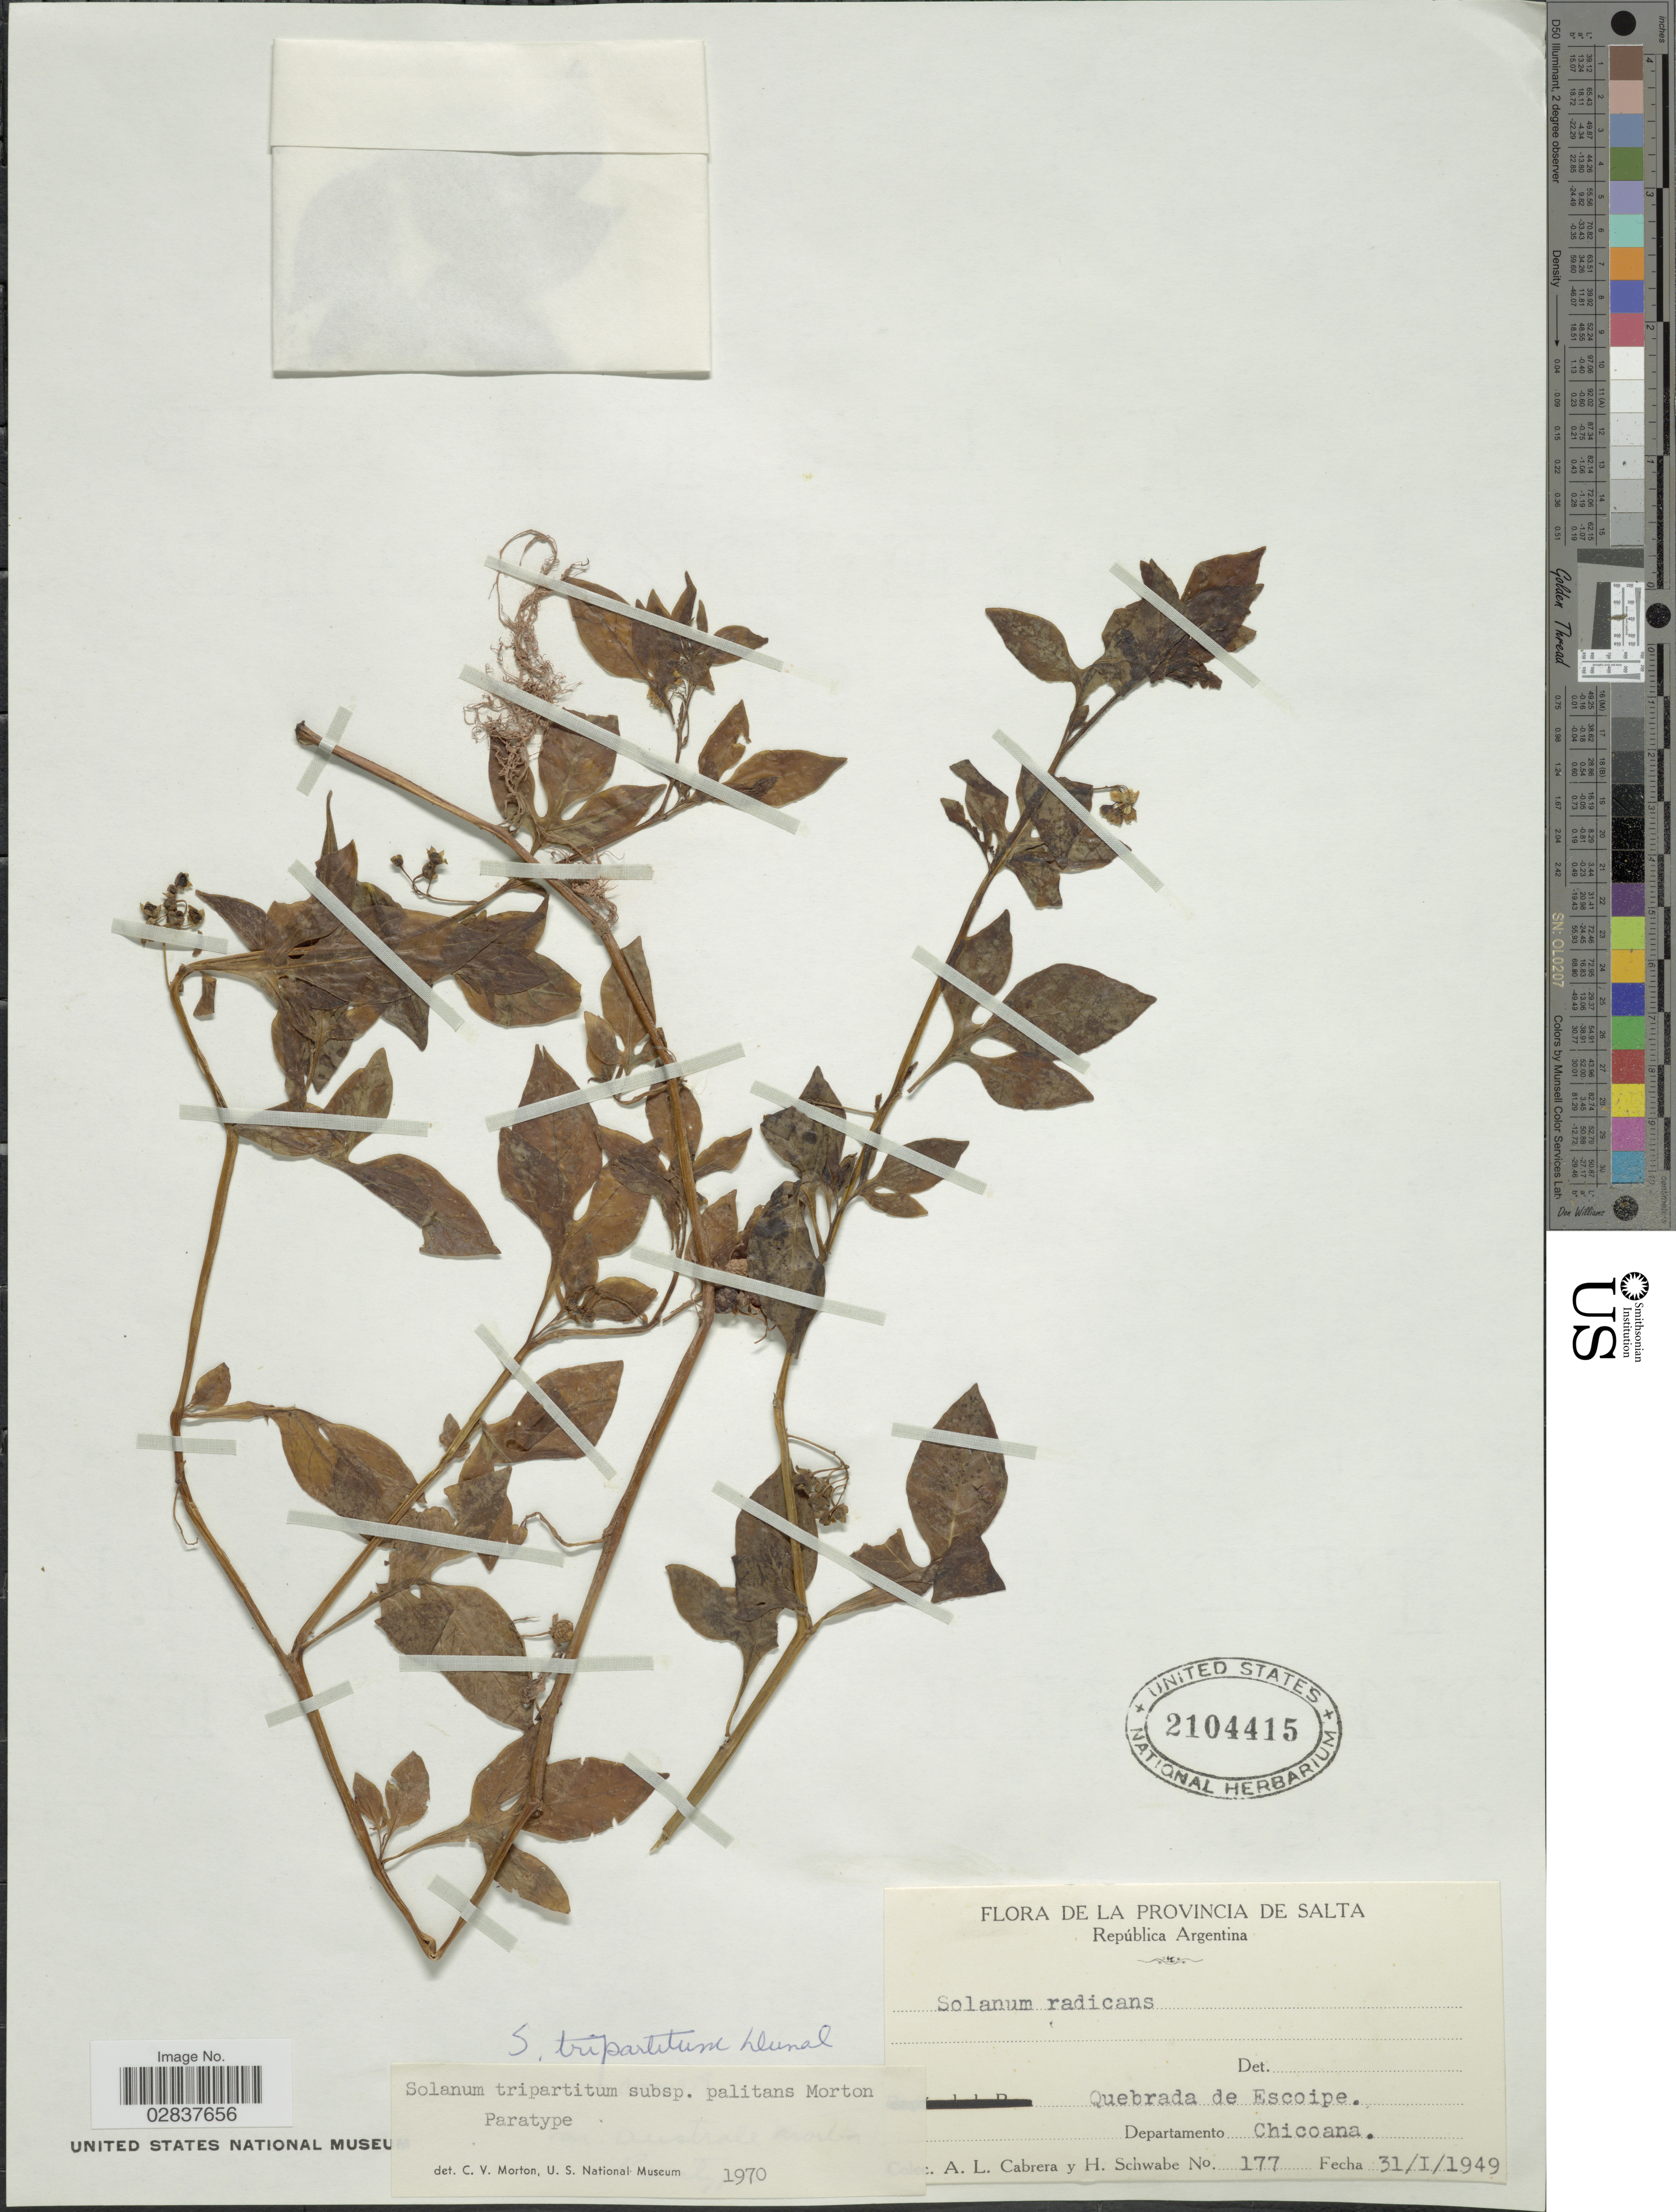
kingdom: Plantae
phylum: Tracheophyta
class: Magnoliopsida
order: Solanales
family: Solanaceae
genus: Solanum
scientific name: Solanum palitans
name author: C.V. Morton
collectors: A. L. Cabrera & H. Schwabe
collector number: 177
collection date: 1949-01-31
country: Argentina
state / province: Salta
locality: Quebrada de Escoipe. Departamento Chicoana.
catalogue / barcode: US 2104415